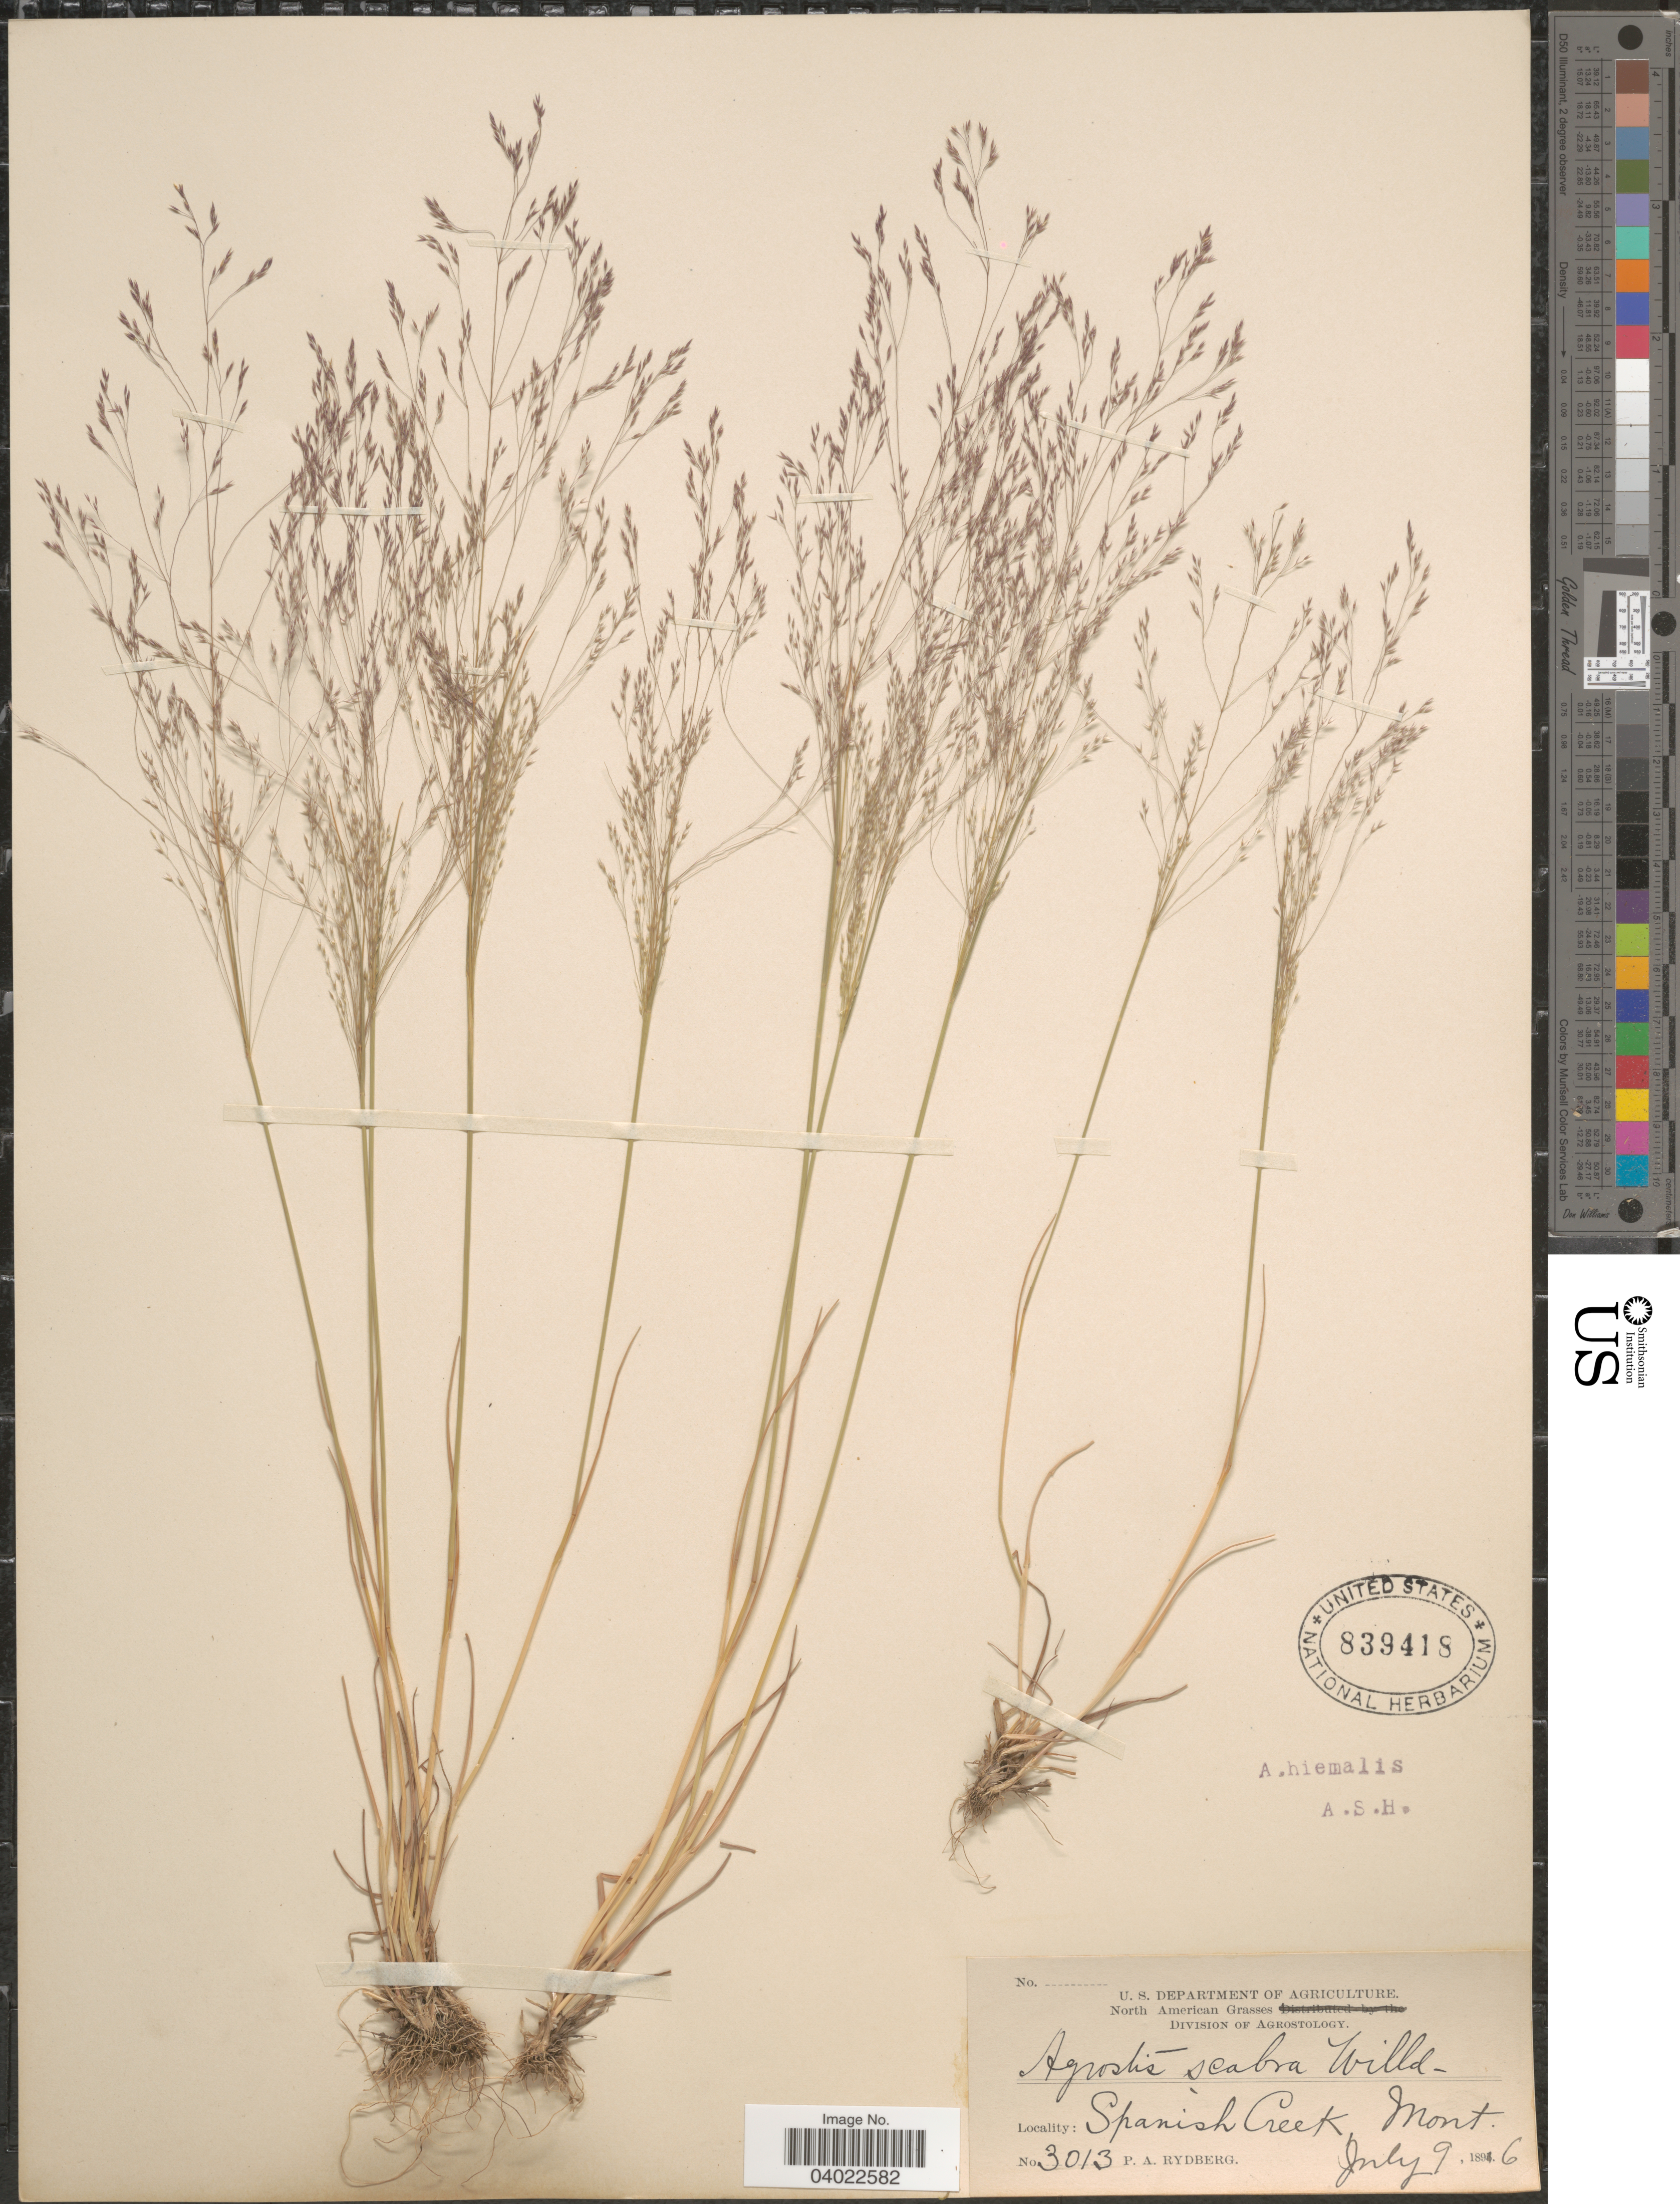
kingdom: Plantae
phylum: Tracheophyta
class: Liliopsida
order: Poales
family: Poaceae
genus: Agrostis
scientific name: Agrostis scabra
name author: Willd.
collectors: P. A. Rydberg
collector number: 3013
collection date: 1896-07-09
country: United States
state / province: Montana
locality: Spanish Creek.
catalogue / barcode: US 839418